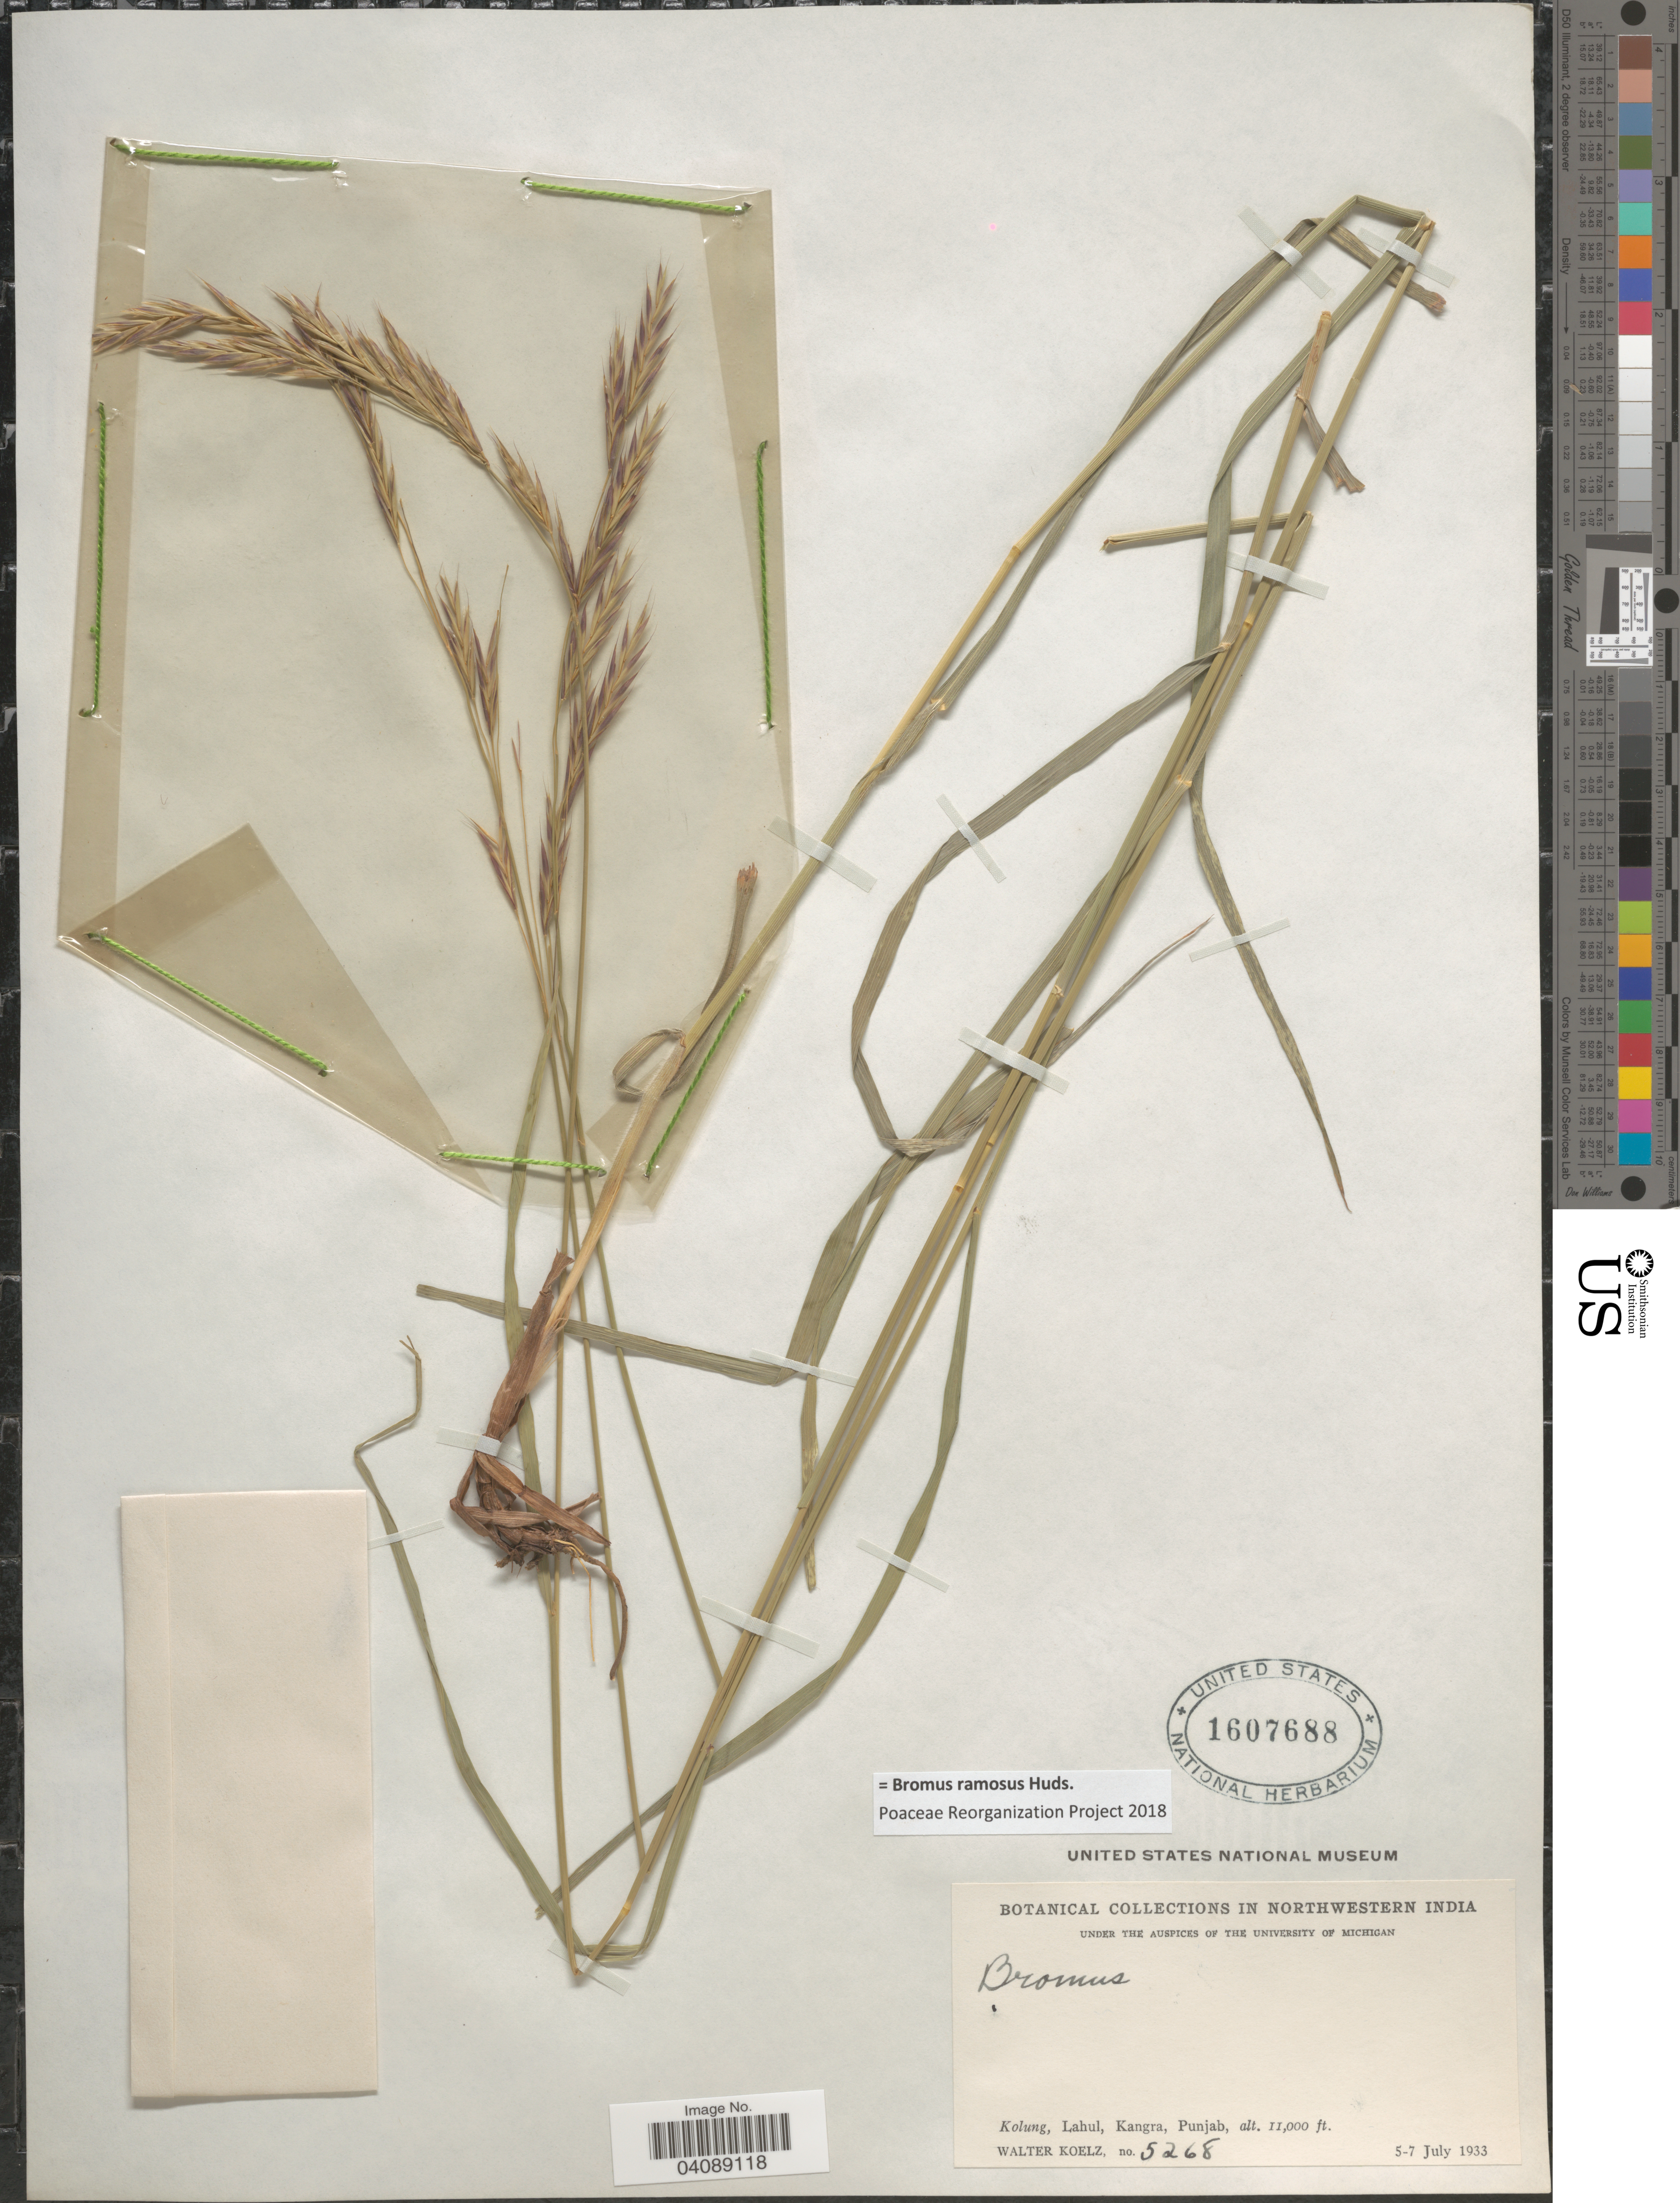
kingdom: Plantae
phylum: Tracheophyta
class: Liliopsida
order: Poales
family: Poaceae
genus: Bromus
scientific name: Bromus ramosus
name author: Huds.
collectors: W. N. Koelz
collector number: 5268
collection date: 1933-07-05/1933-07-07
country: India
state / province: Punjab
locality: In Northwestern India. Kolung, Lahul, Kangra.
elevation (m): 3353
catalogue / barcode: US 1607688